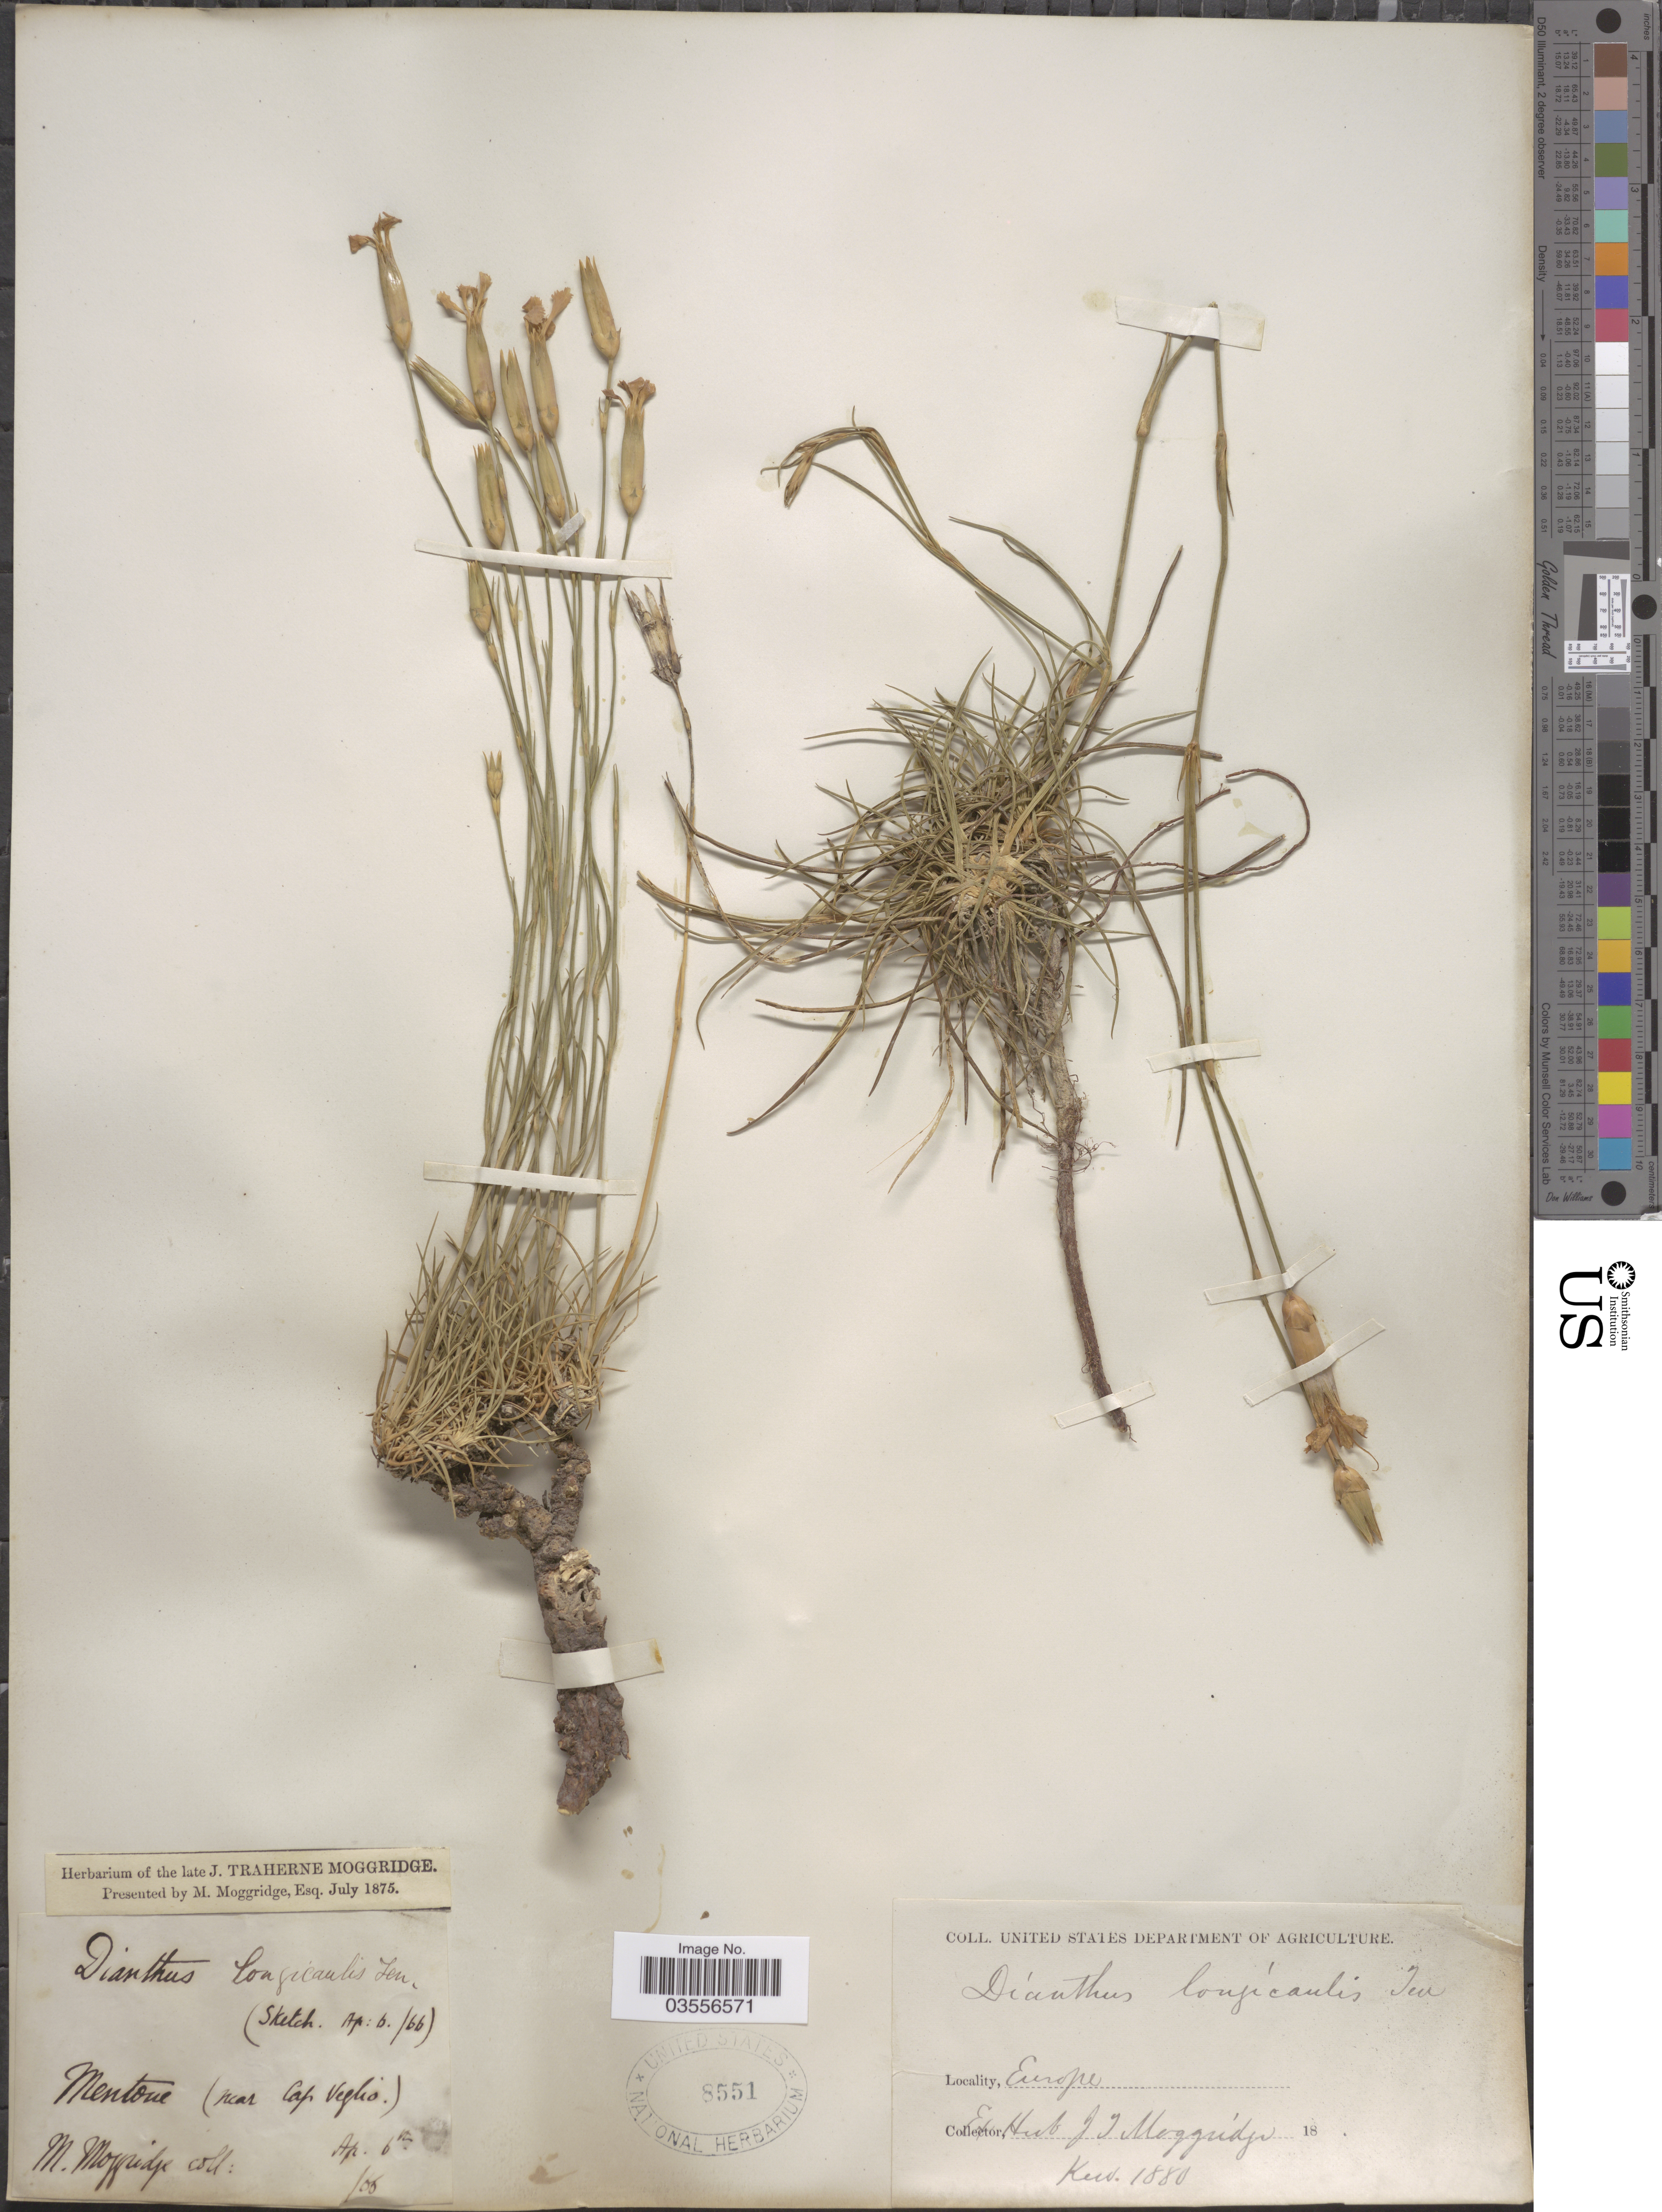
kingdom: Plantae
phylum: Tracheophyta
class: Magnoliopsida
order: Caryophyllales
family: Caryophyllaceae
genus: Dianthus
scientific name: Dianthus longicaulis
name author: Ten.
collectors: M. Moggridge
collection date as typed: Transcribed d/m/y: 6/4/85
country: France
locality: Mentone (near Cap Veglio). Europe.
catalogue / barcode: US 8551